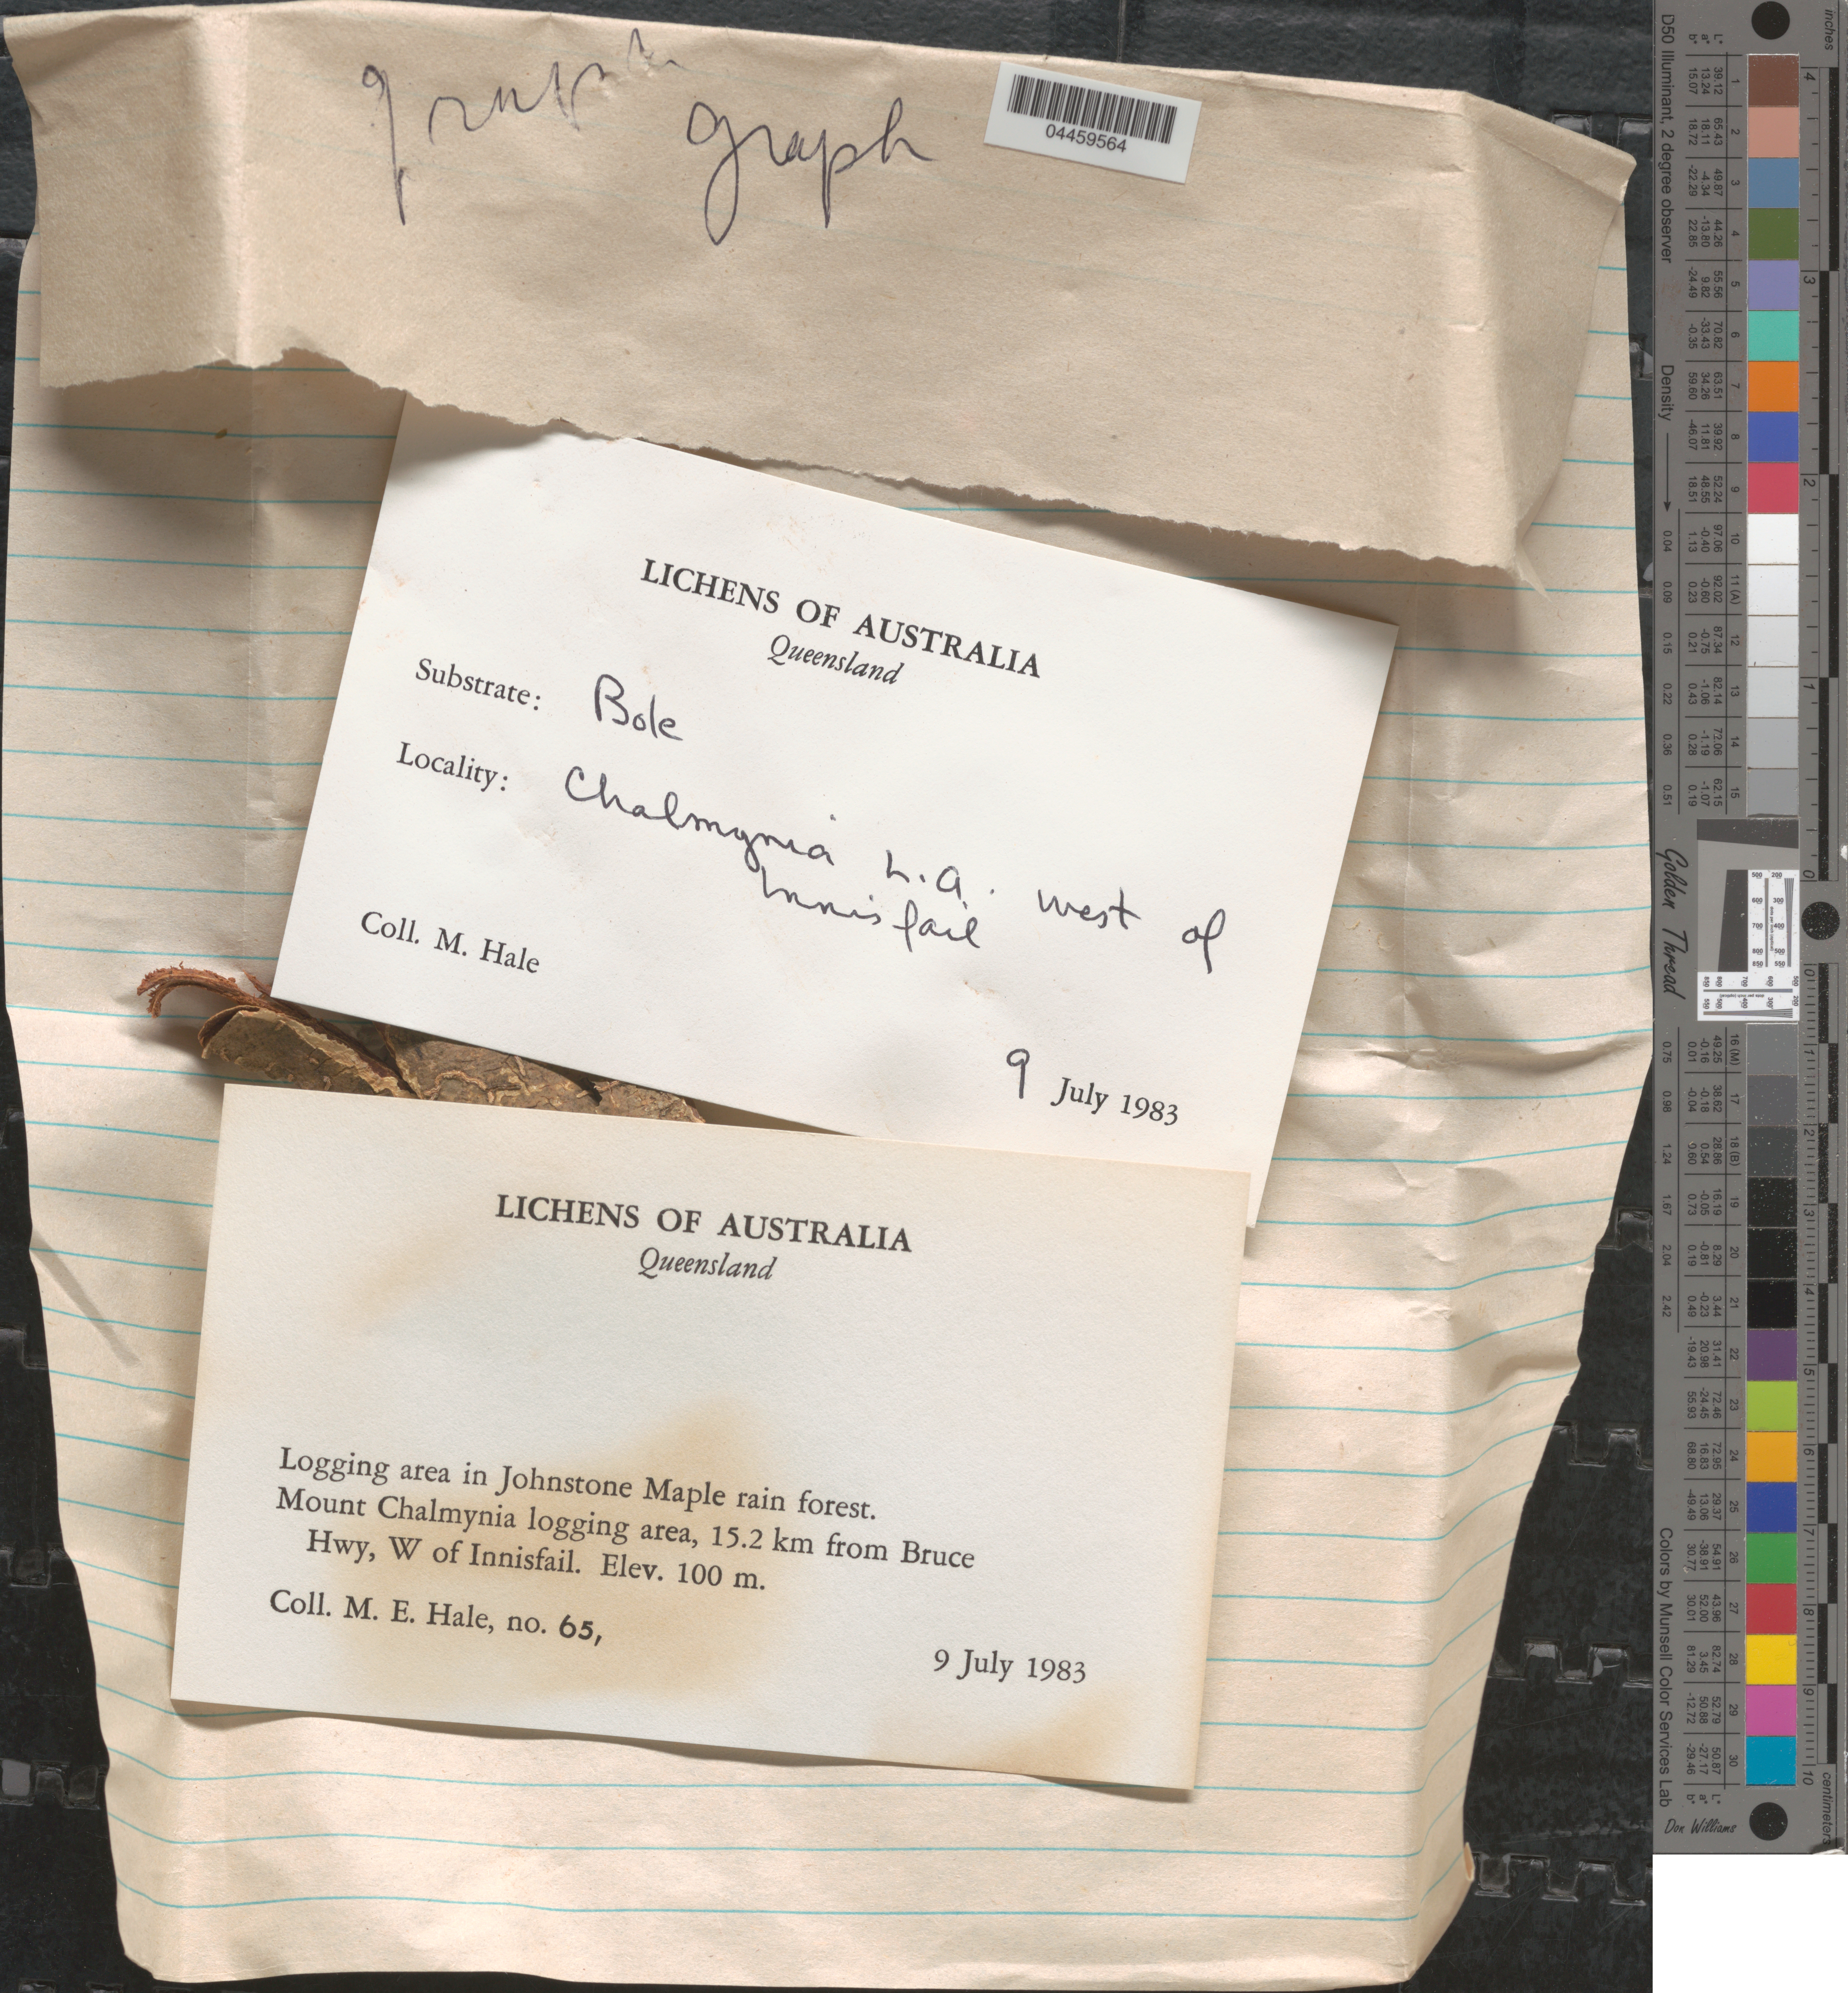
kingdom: Fungi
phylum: Ascomycota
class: Lecanoromycetes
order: Ostropales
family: Graphidaceae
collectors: M. Hale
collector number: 65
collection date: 1983-07-09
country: Australia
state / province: Queensland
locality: Logging area in Johnstone Maple rain forest. Mount Chalmynia logging area, 15.2 km from Bruce Hwy, W of Innisfail.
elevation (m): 100